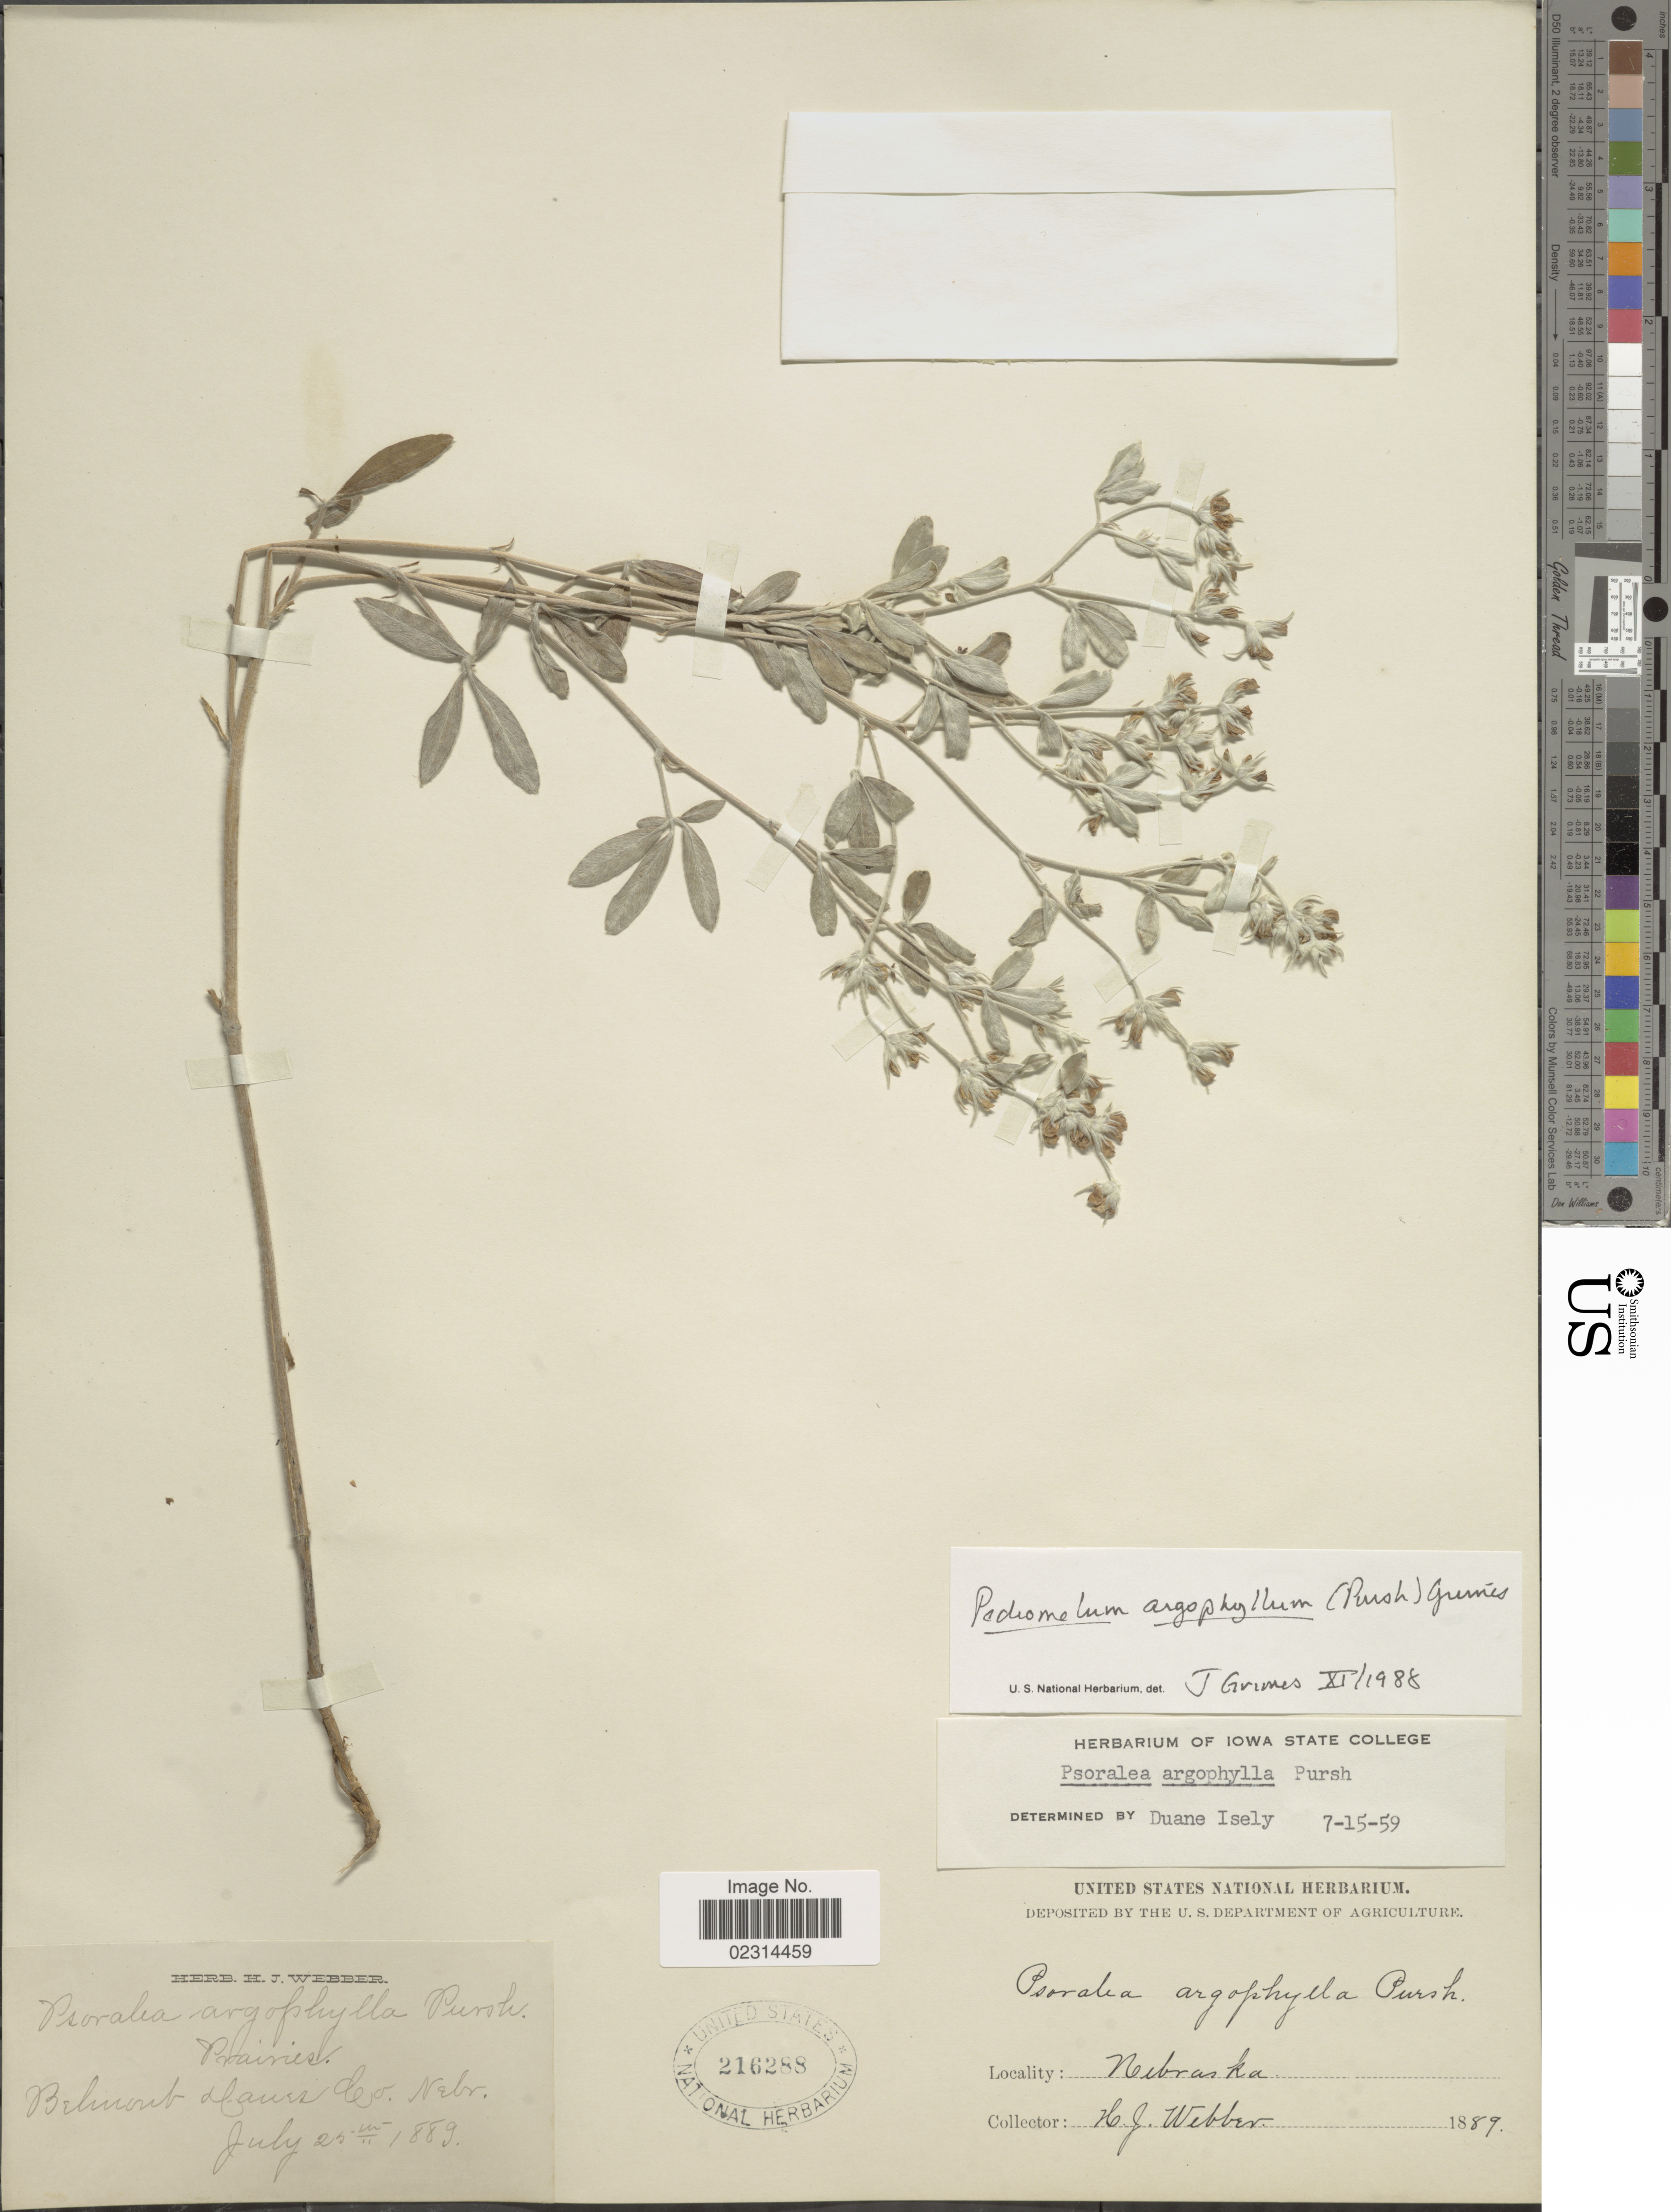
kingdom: Plantae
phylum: Tracheophyta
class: Magnoliopsida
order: Fabales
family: Fabaceae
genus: Pediomelum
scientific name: Pediomelum argophyllum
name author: (Pursh) J.W. Grimes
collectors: H. Webber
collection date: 1889-07-25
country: United States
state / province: Nebraska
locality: Belmont Dawes Co.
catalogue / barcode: US 216288